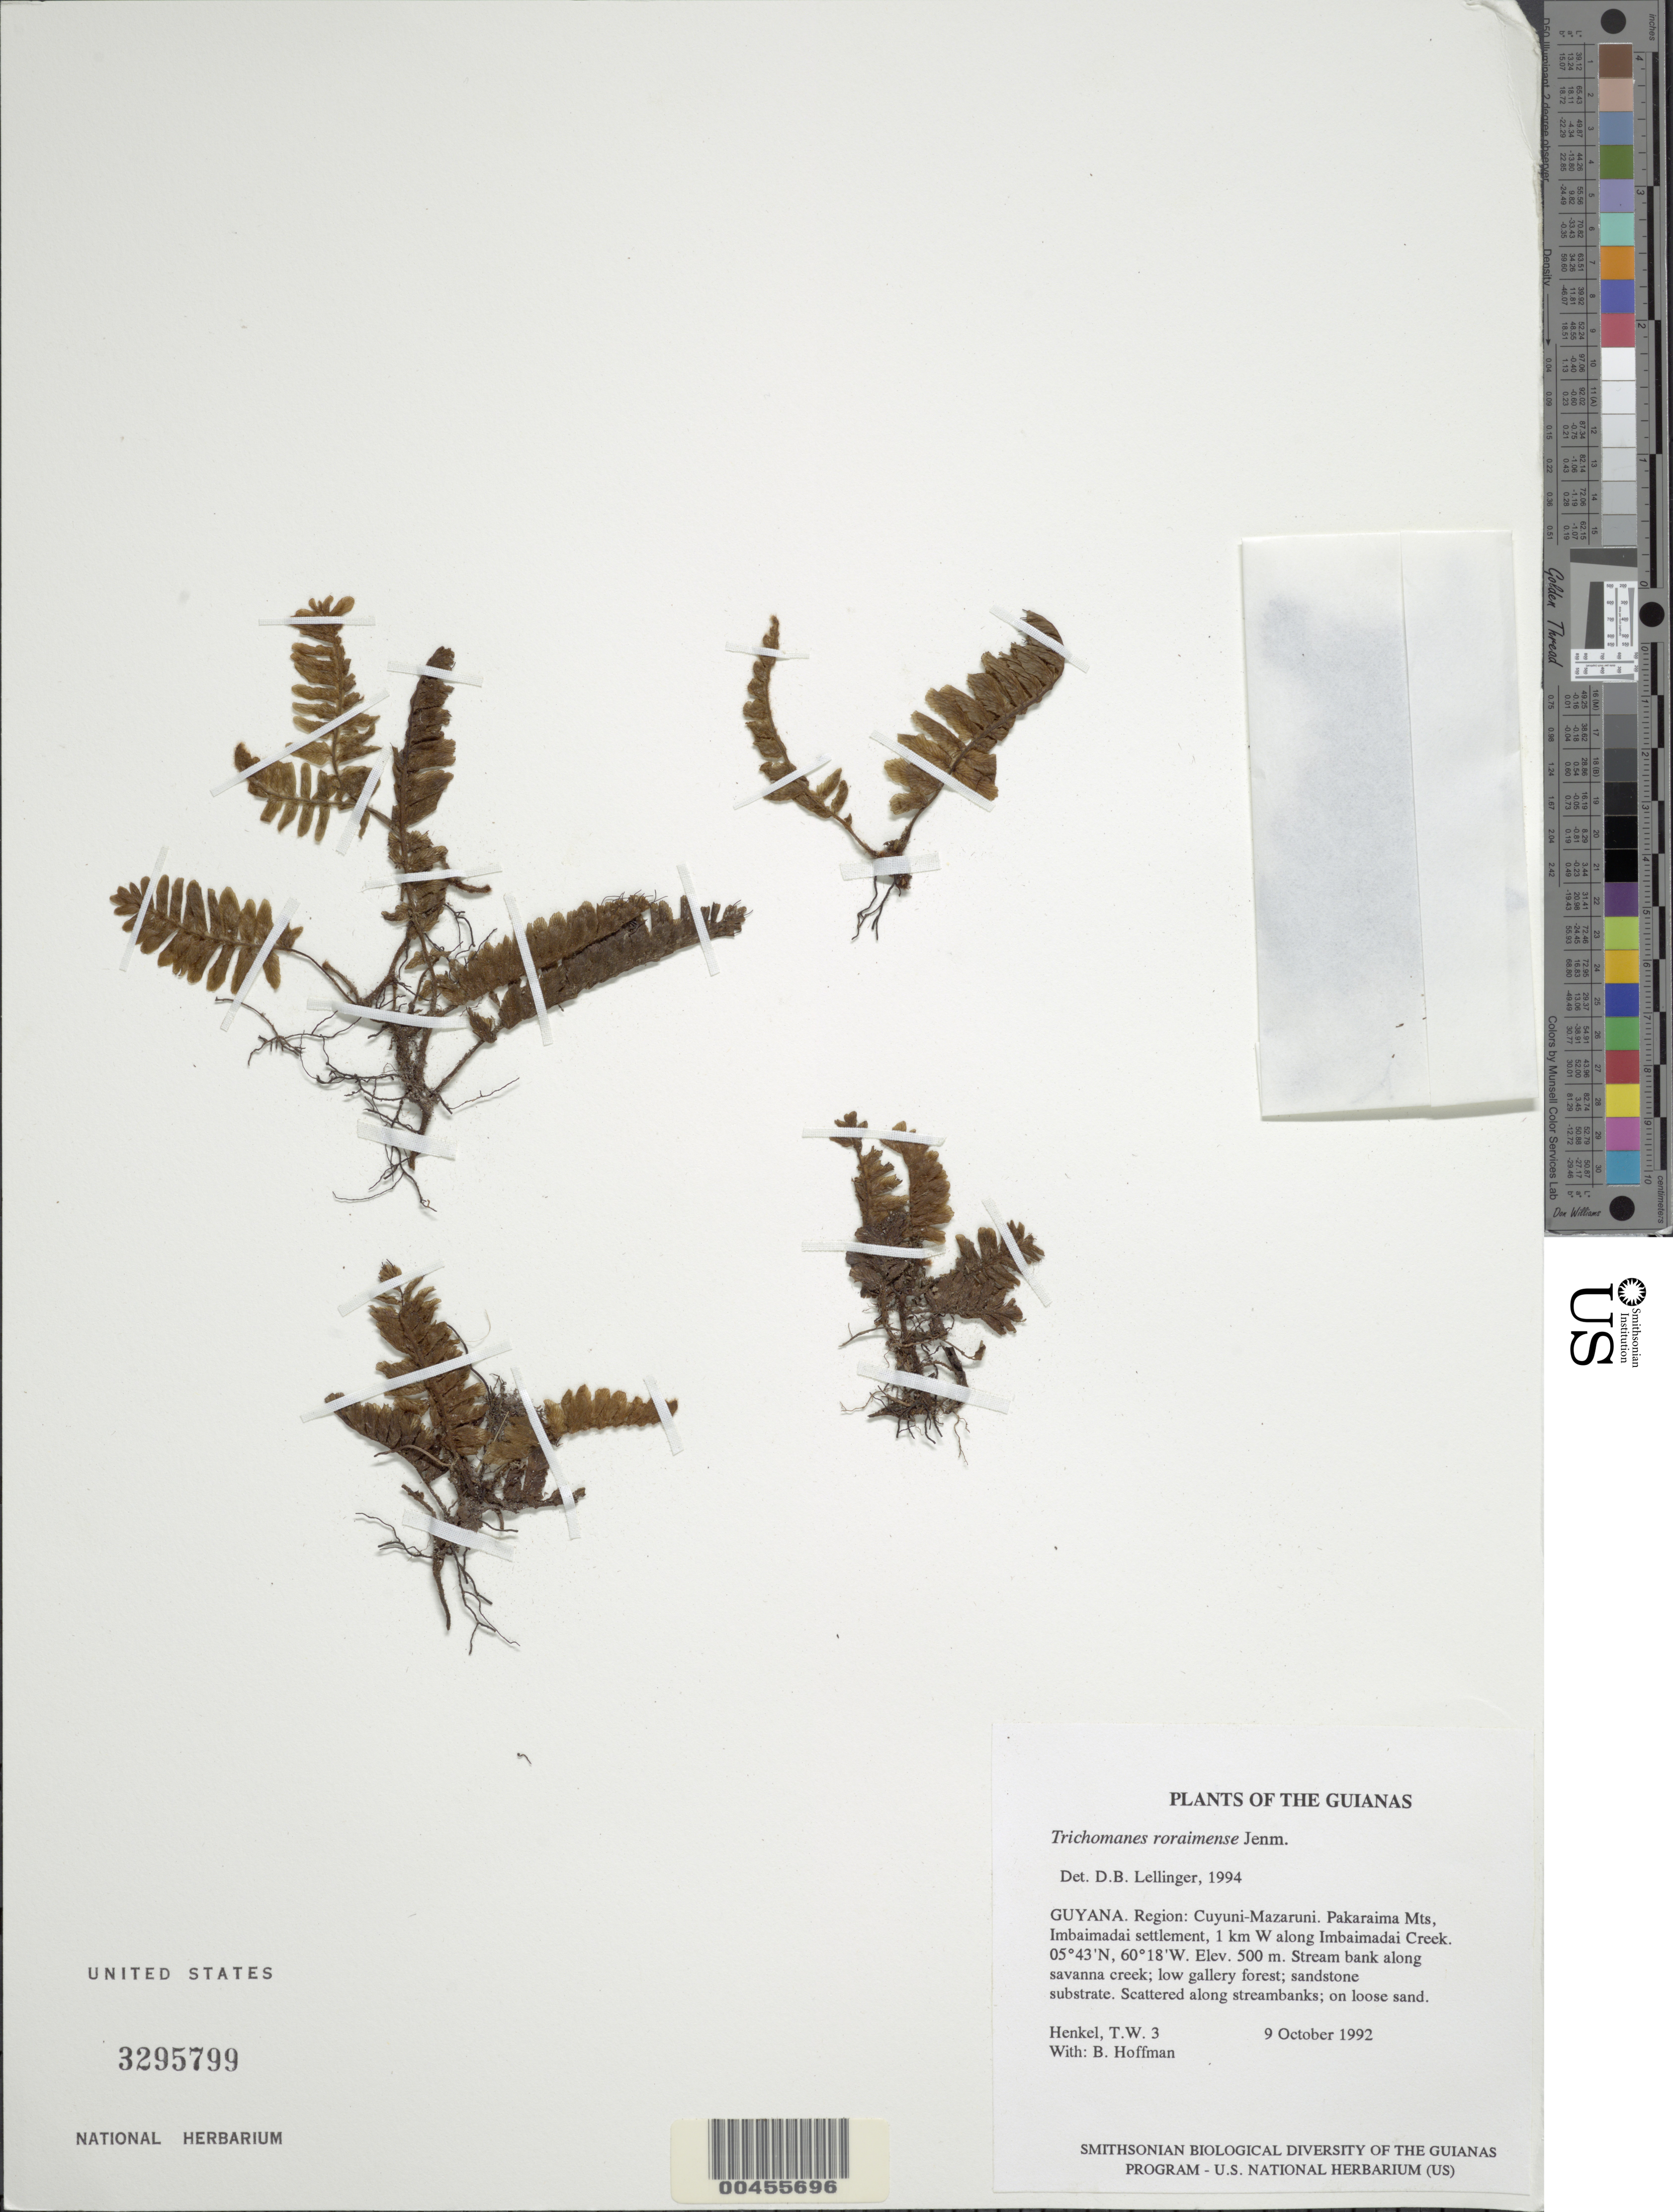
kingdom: Plantae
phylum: Tracheophyta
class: Polypodiopsida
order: Hymenophyllales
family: Hymenophyllaceae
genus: Trichomanes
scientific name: Trichomanes crinitum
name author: Sw.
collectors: T. Henkel & B. Hoffman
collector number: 3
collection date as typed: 9 October 1992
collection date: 1992-10-09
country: Guyana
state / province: Cuyuni-Mazaruni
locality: Pakaraima Mts, Imbaimadai settlement, 1 km W along Imbaimadai Creek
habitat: Stream bank along savanna creek; low gallery forest; sandstone substrate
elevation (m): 500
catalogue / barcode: US 3295799